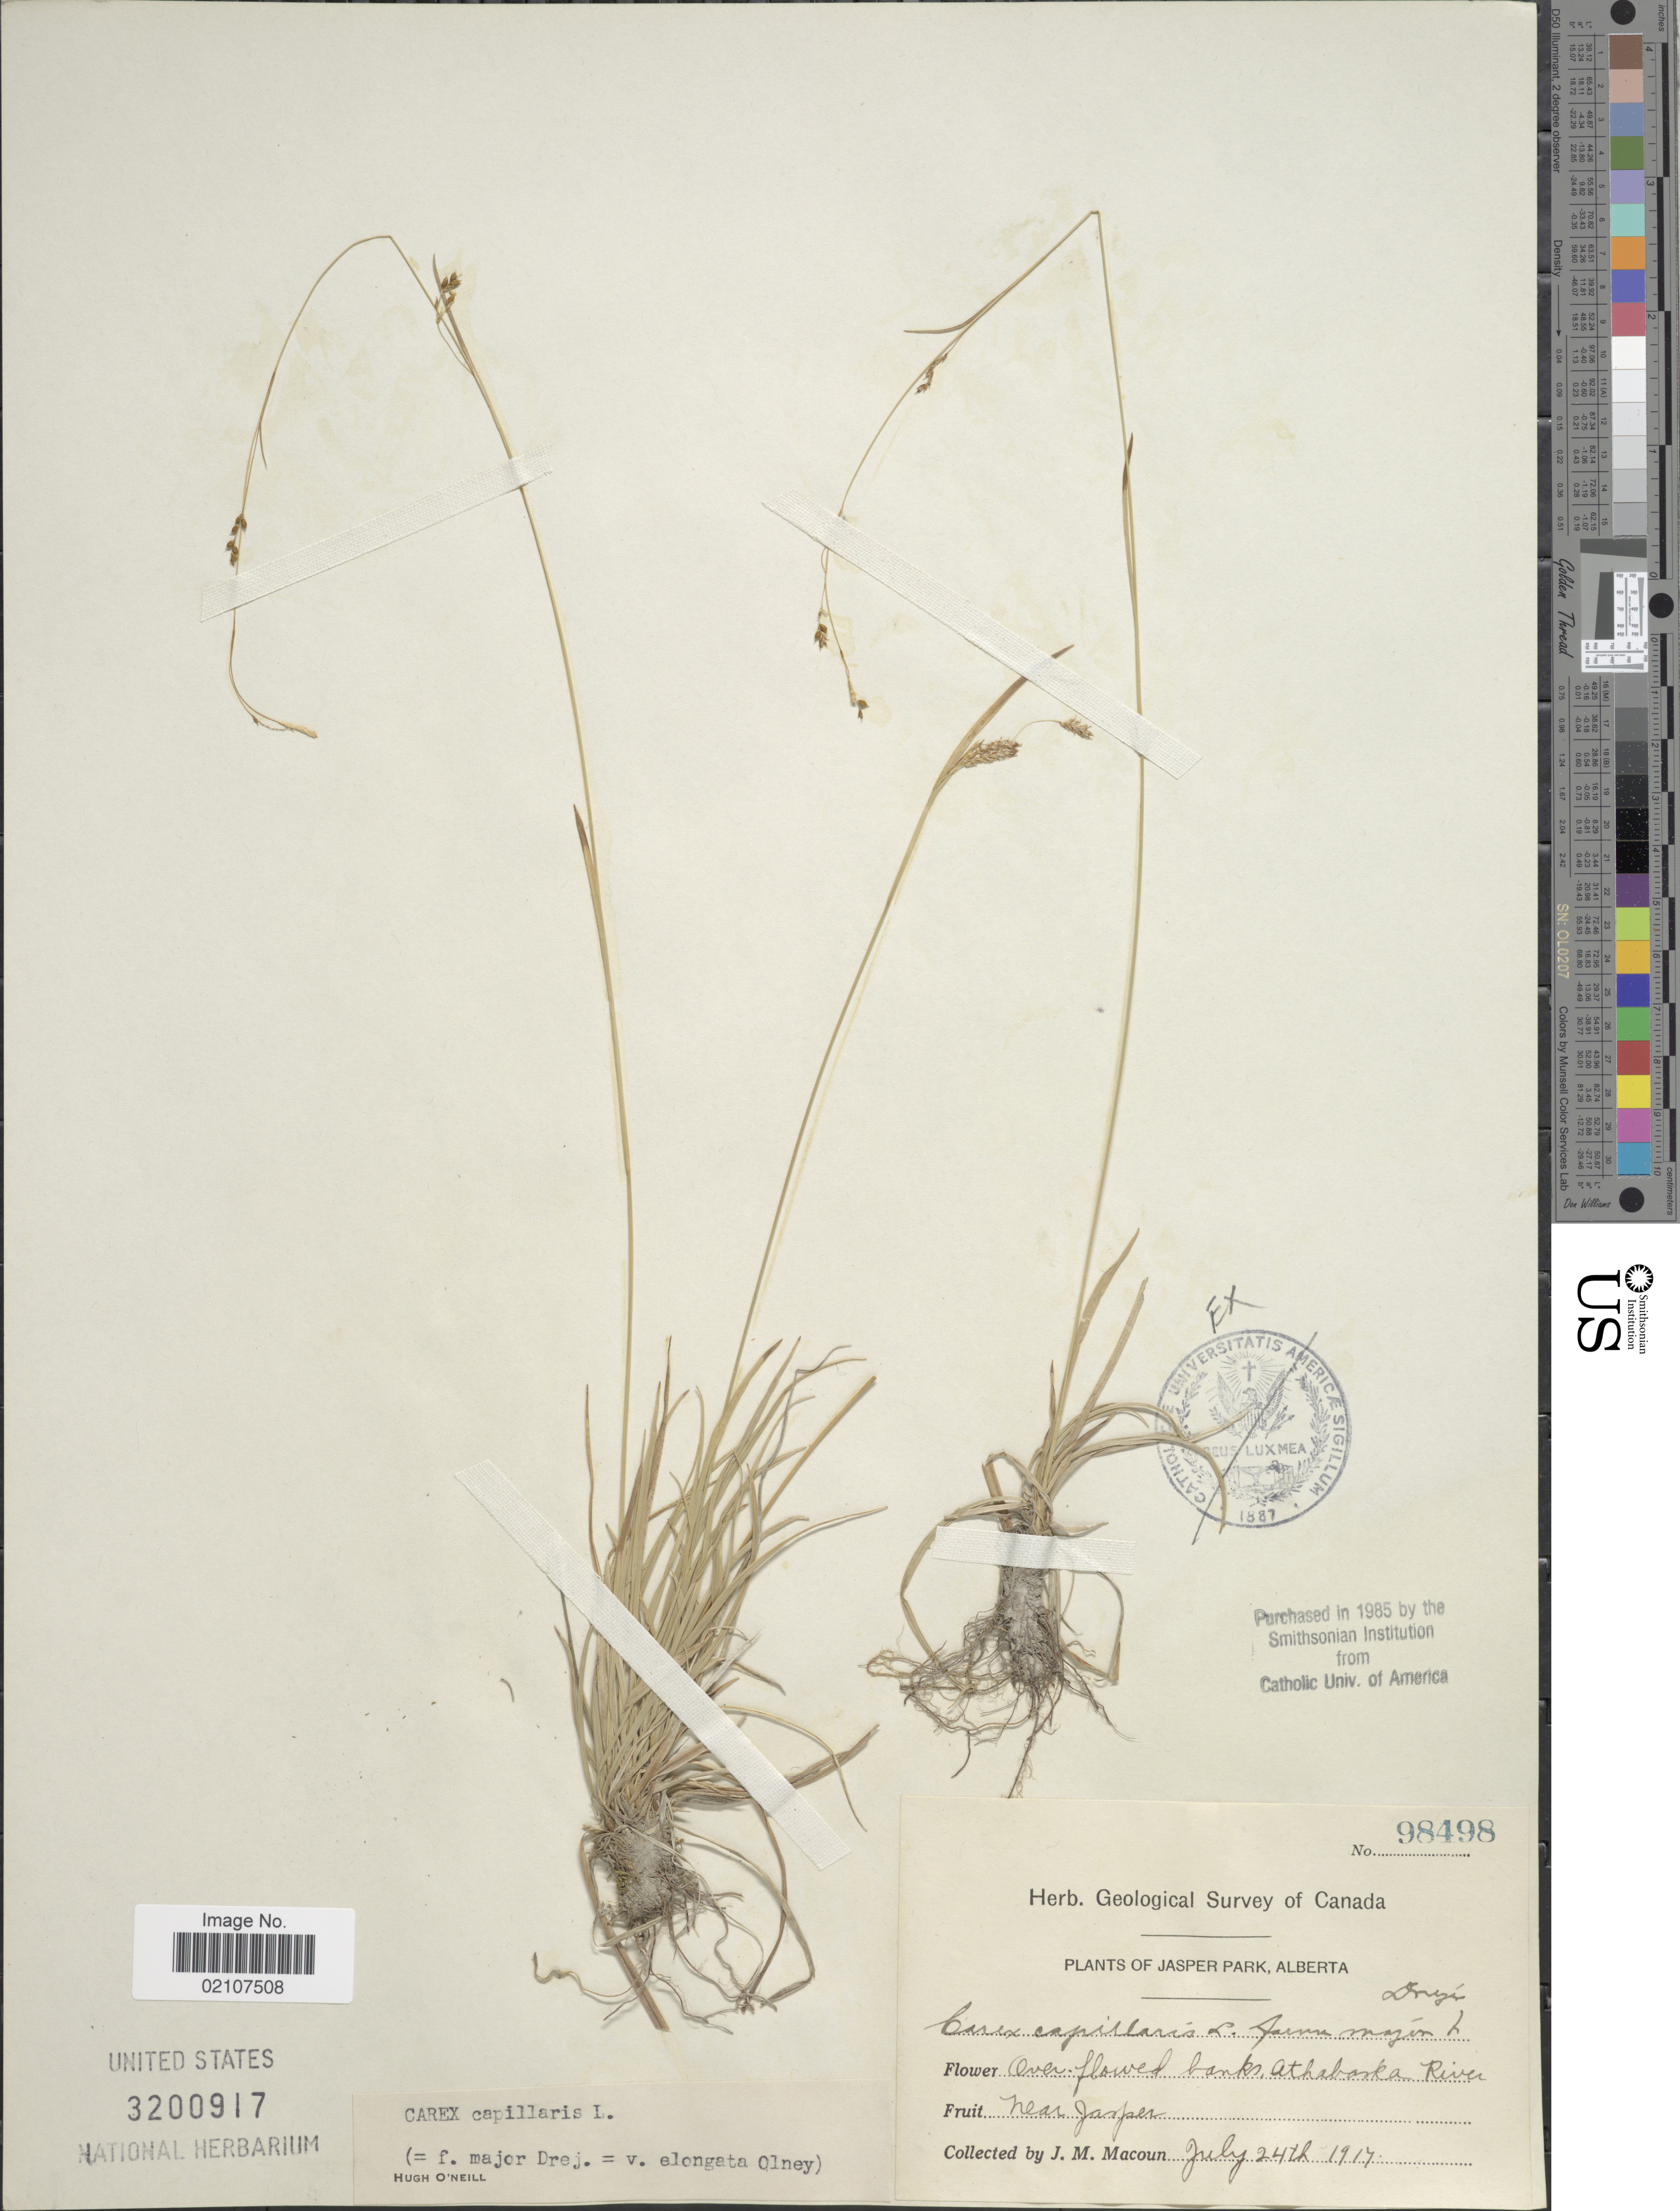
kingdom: Plantae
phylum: Tracheophyta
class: Liliopsida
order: Poales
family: Cyperaceae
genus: Carex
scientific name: Carex capillaris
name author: L.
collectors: J. M. Macoun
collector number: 98498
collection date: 1917-07-24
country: Canada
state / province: Alberta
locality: Jasper Park, Over flowed banks, Athabaska River, near Jasper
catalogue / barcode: US 3200917